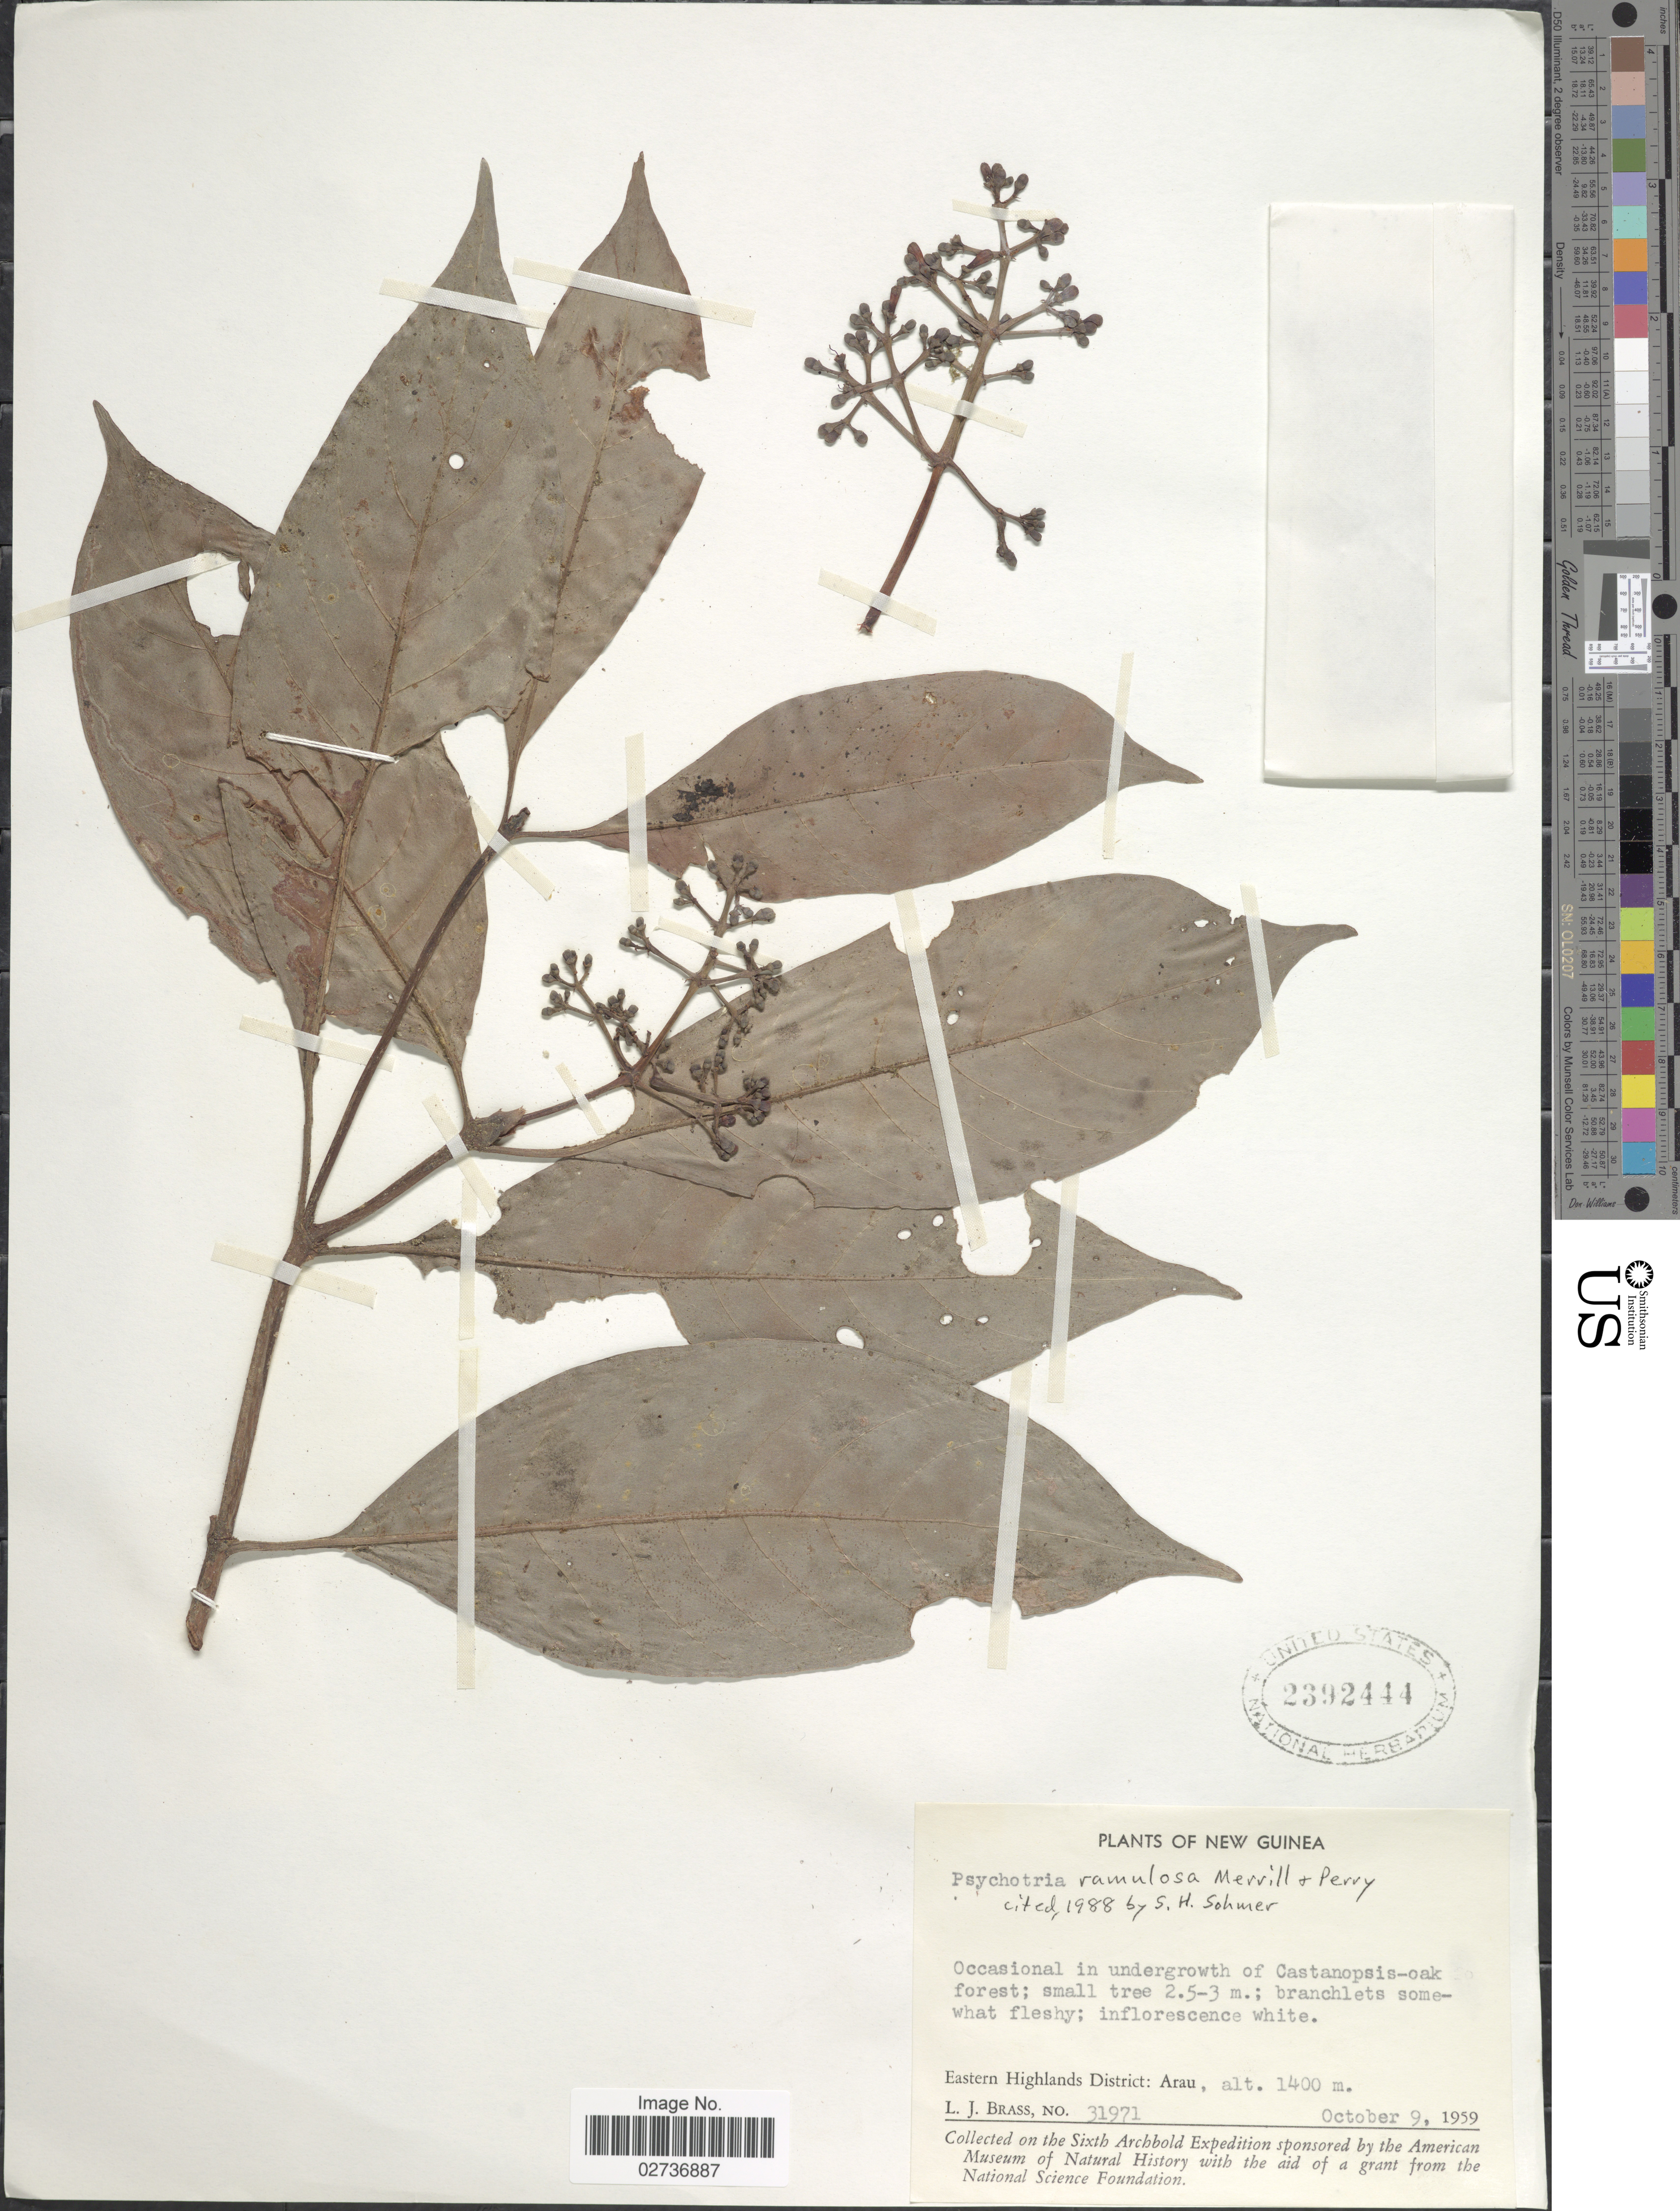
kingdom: Plantae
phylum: Tracheophyta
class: Magnoliopsida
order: Gentianales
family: Rubiaceae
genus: Psychotria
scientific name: Psychotria ramulosa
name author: Merr. ex L.M. Perry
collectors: L. J. Brass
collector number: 31971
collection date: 1959-10-09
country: Papua New Guinea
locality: New Guinea. Eastern Highlands District: Arau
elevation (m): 1400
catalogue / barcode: US 2392444